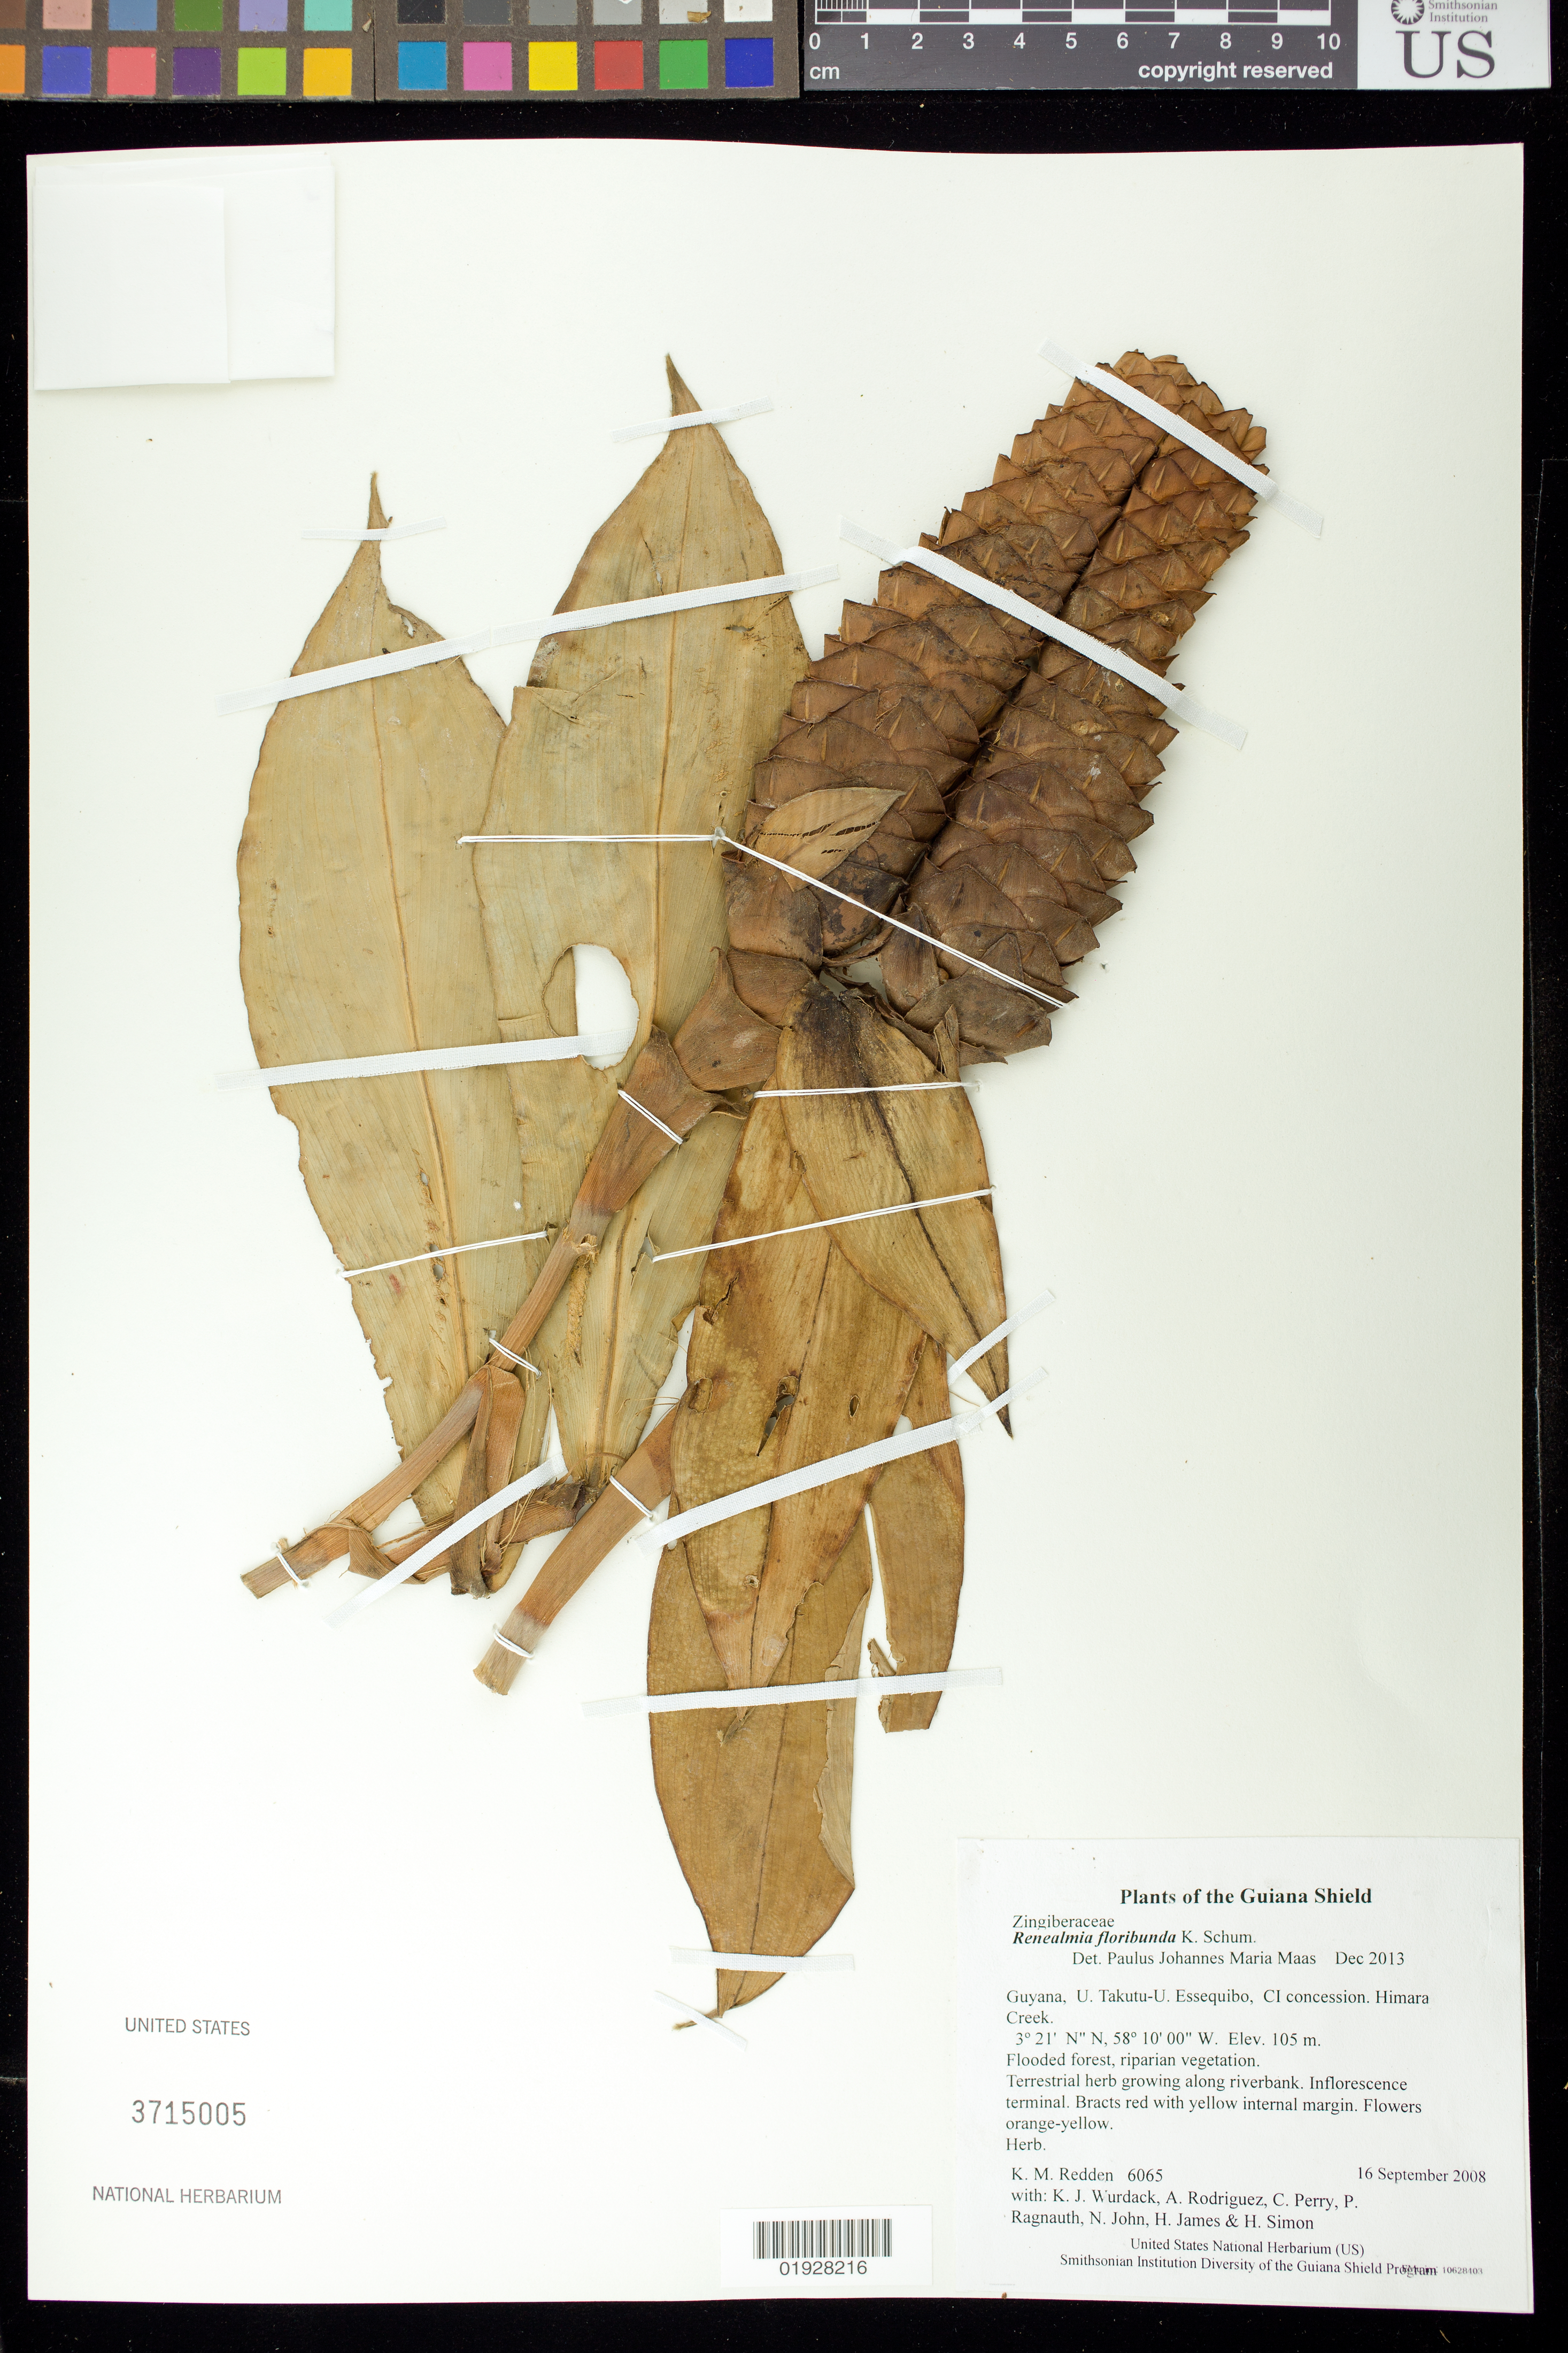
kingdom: Plantae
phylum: Tracheophyta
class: Liliopsida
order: Zingiberales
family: Zingiberaceae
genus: Renealmia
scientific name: Renealmia floribunda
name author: K. Schum.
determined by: Maas, Paul J. M.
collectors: K. M. Redden, K. Wurdack, A. Rodriguez, C. Perry, P. Ragnauth, N. John, H. James & H. Simon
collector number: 6065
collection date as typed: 16 September 2008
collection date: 2008-09-16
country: Guyana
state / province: U. Takutu-U. Essequibo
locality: CI concession. Himara Creek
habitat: Flooded forest, riparian vegetation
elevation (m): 105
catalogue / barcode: US 3715005